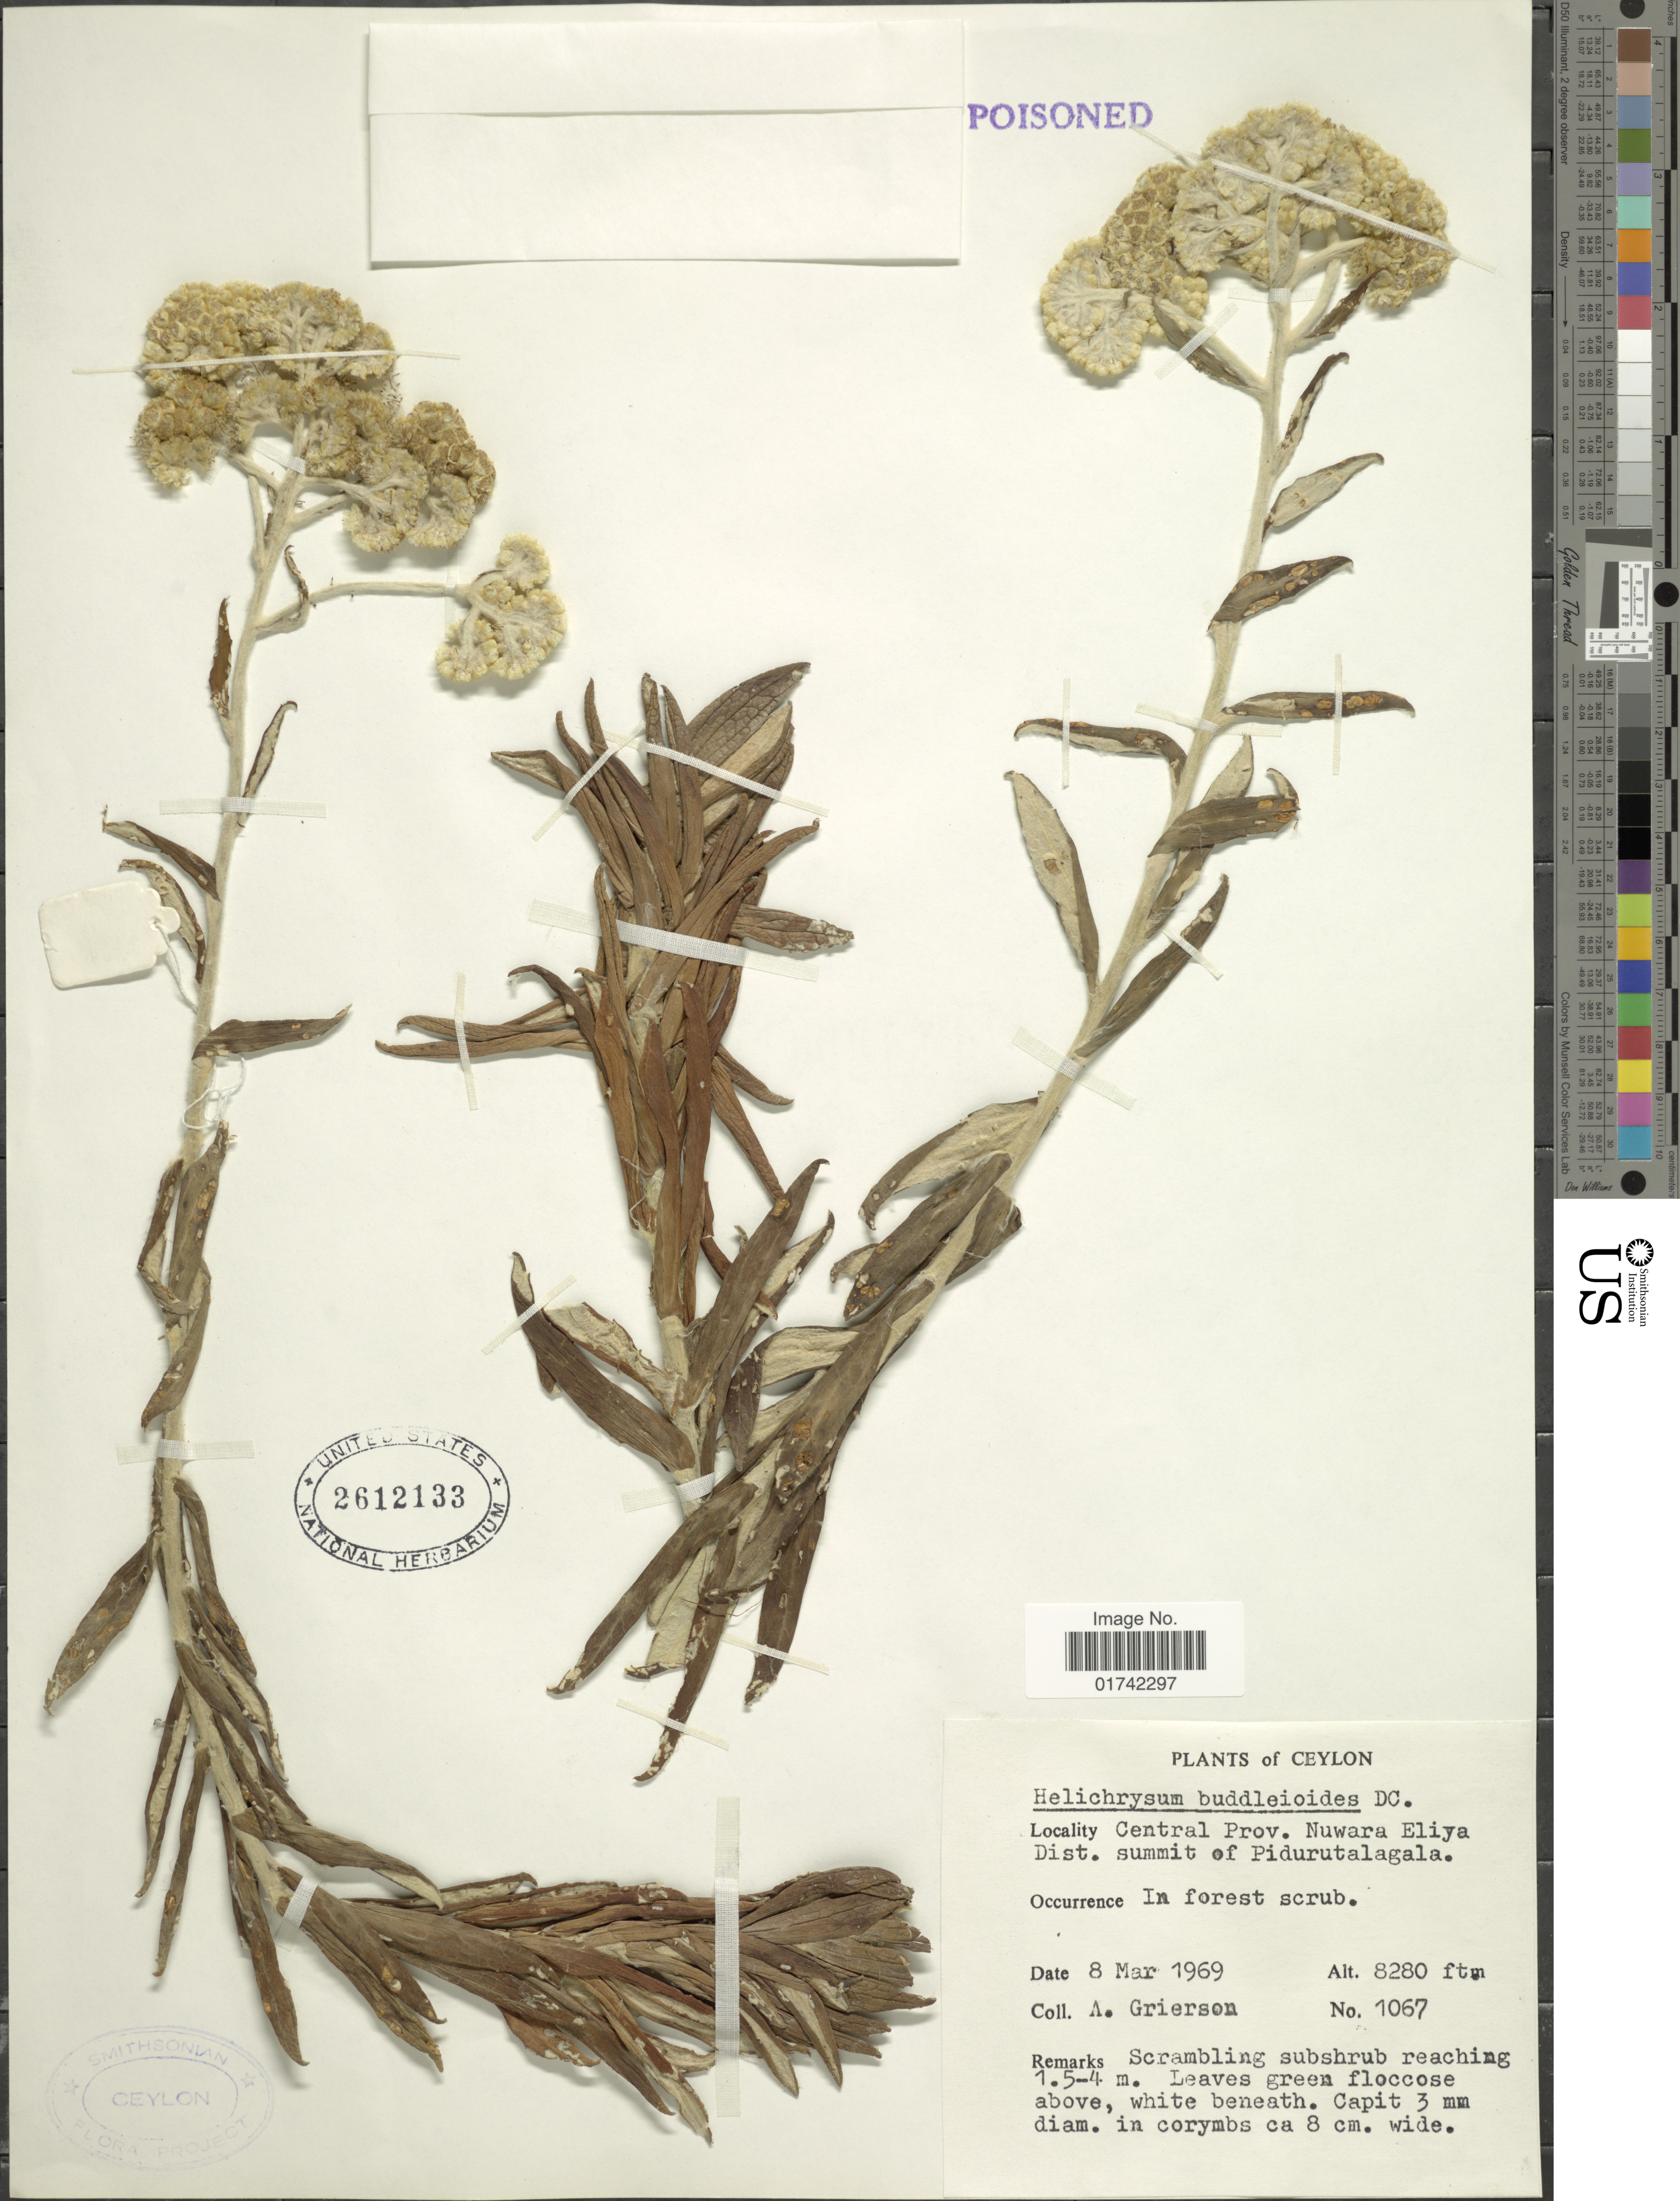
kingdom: Plantae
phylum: Tracheophyta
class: Magnoliopsida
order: Asterales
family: Asteraceae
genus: Helichrysum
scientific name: Helichrysum buddleioides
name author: DC.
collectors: A. Grierson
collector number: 1067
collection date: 1969-03-08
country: Sri Lanka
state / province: Central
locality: Ceylon, Nuwara Eliya Dist.. summit of Pidurutalagala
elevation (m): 2524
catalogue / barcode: US 2612133